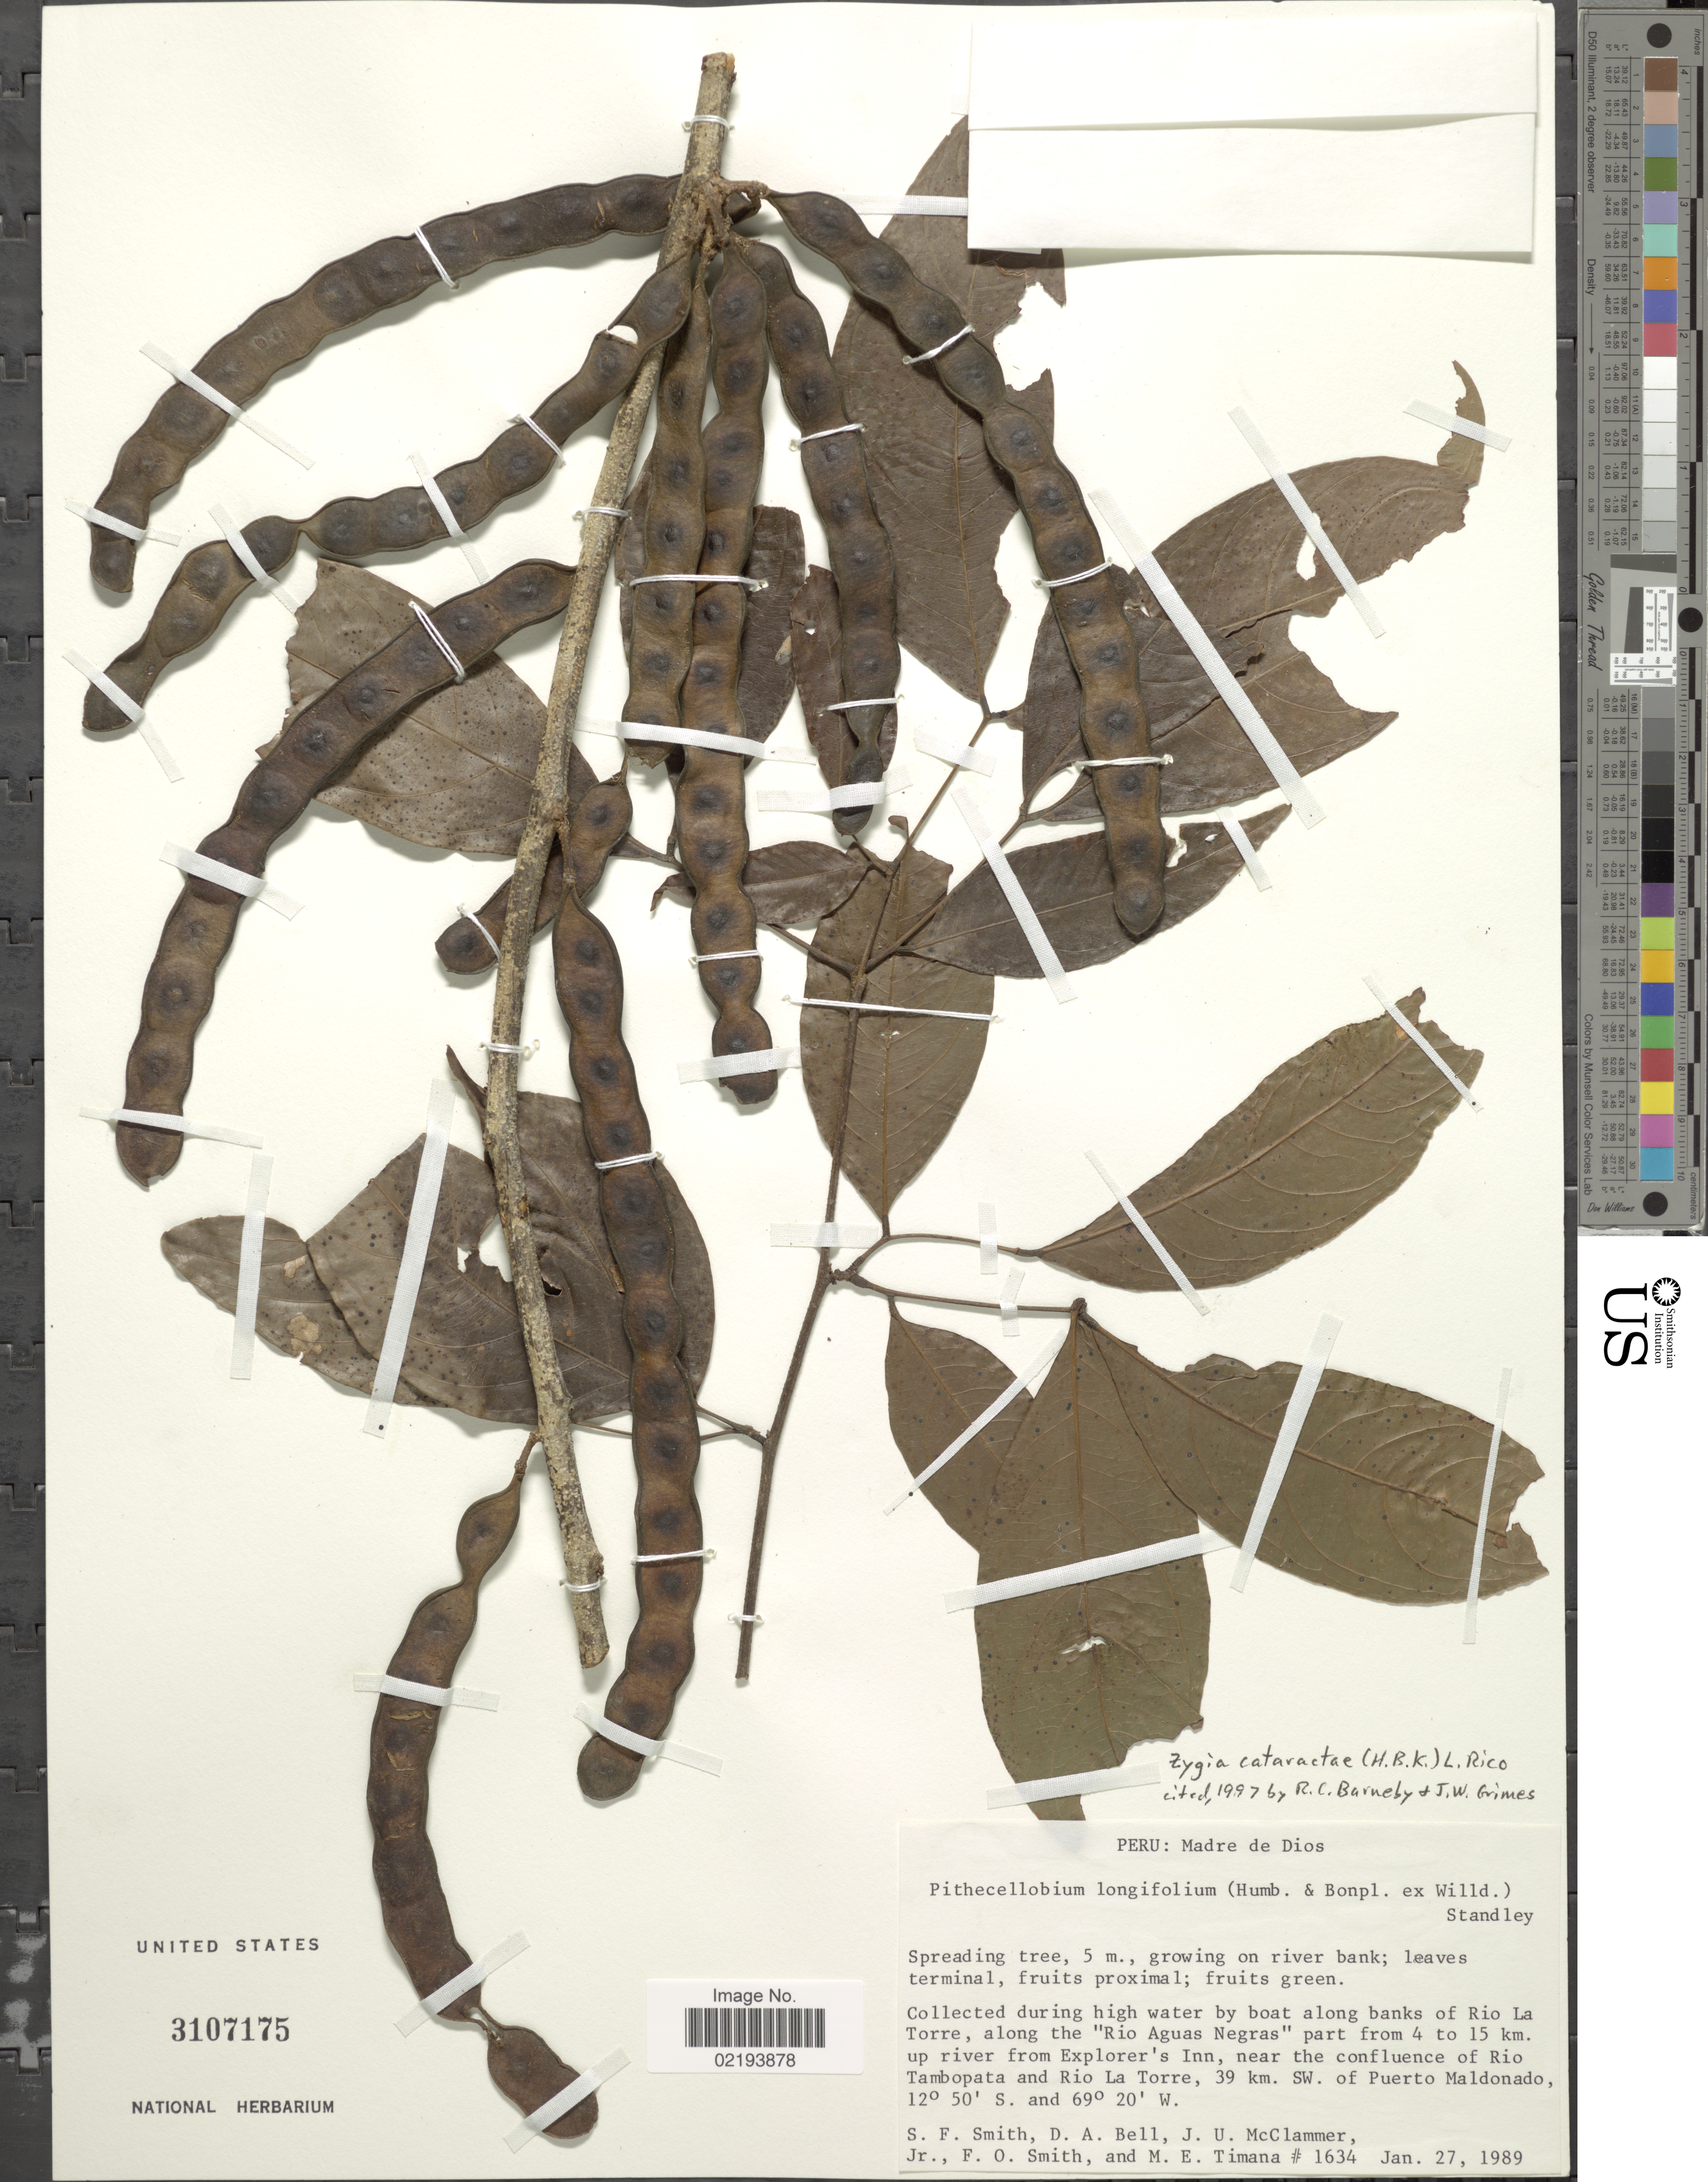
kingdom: Plantae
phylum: Tracheophyta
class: Magnoliopsida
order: Fabales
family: Fabaceae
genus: Zygia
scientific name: Zygia cataractae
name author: (Kunth) L. Rico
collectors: S.F. Smith, D. A. Bell, J. McClammer Jr. & F. Smith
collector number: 1634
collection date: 1989-01-27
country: Peru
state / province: Madre de Dios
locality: During high water by boat along banks of Rio La Torre, along the 'Rio Aguas Negras' part from 4 to 15 km. up river from Explorer's Inn, near the confluence of Rio Tambopata and Rio La Torre, 39 km SW of Puerto Maldonado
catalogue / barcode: US 3107175